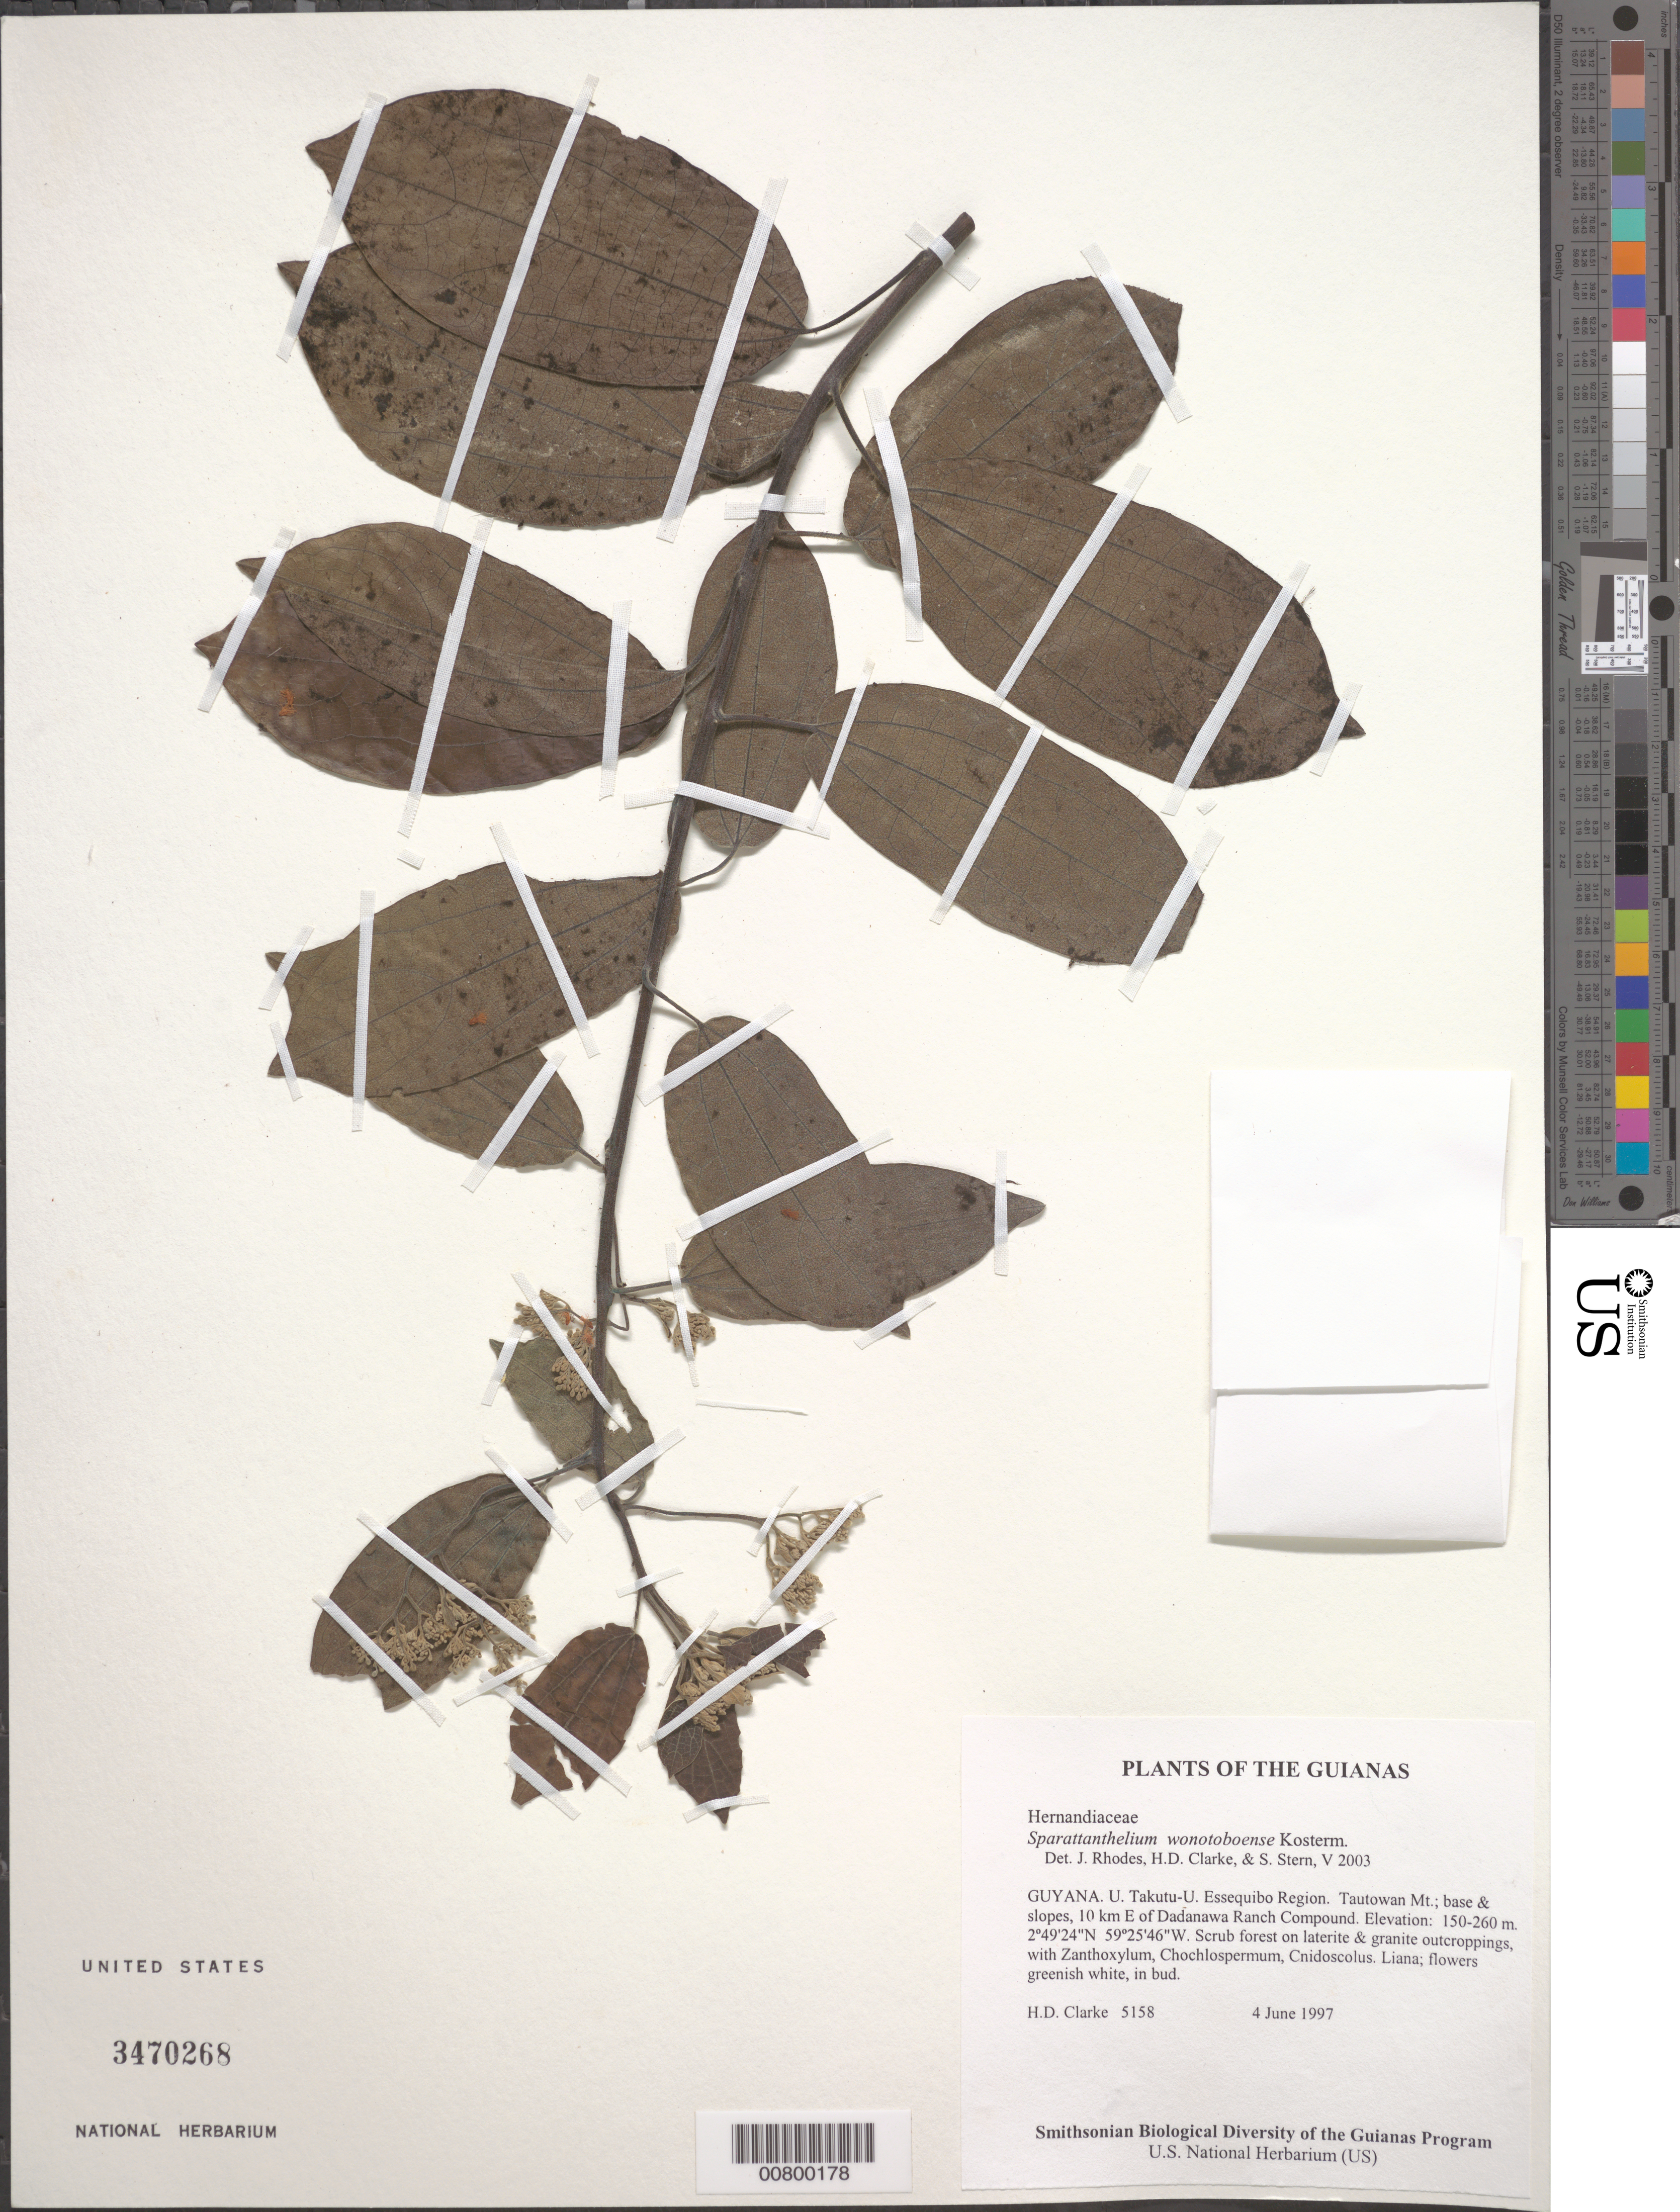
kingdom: Plantae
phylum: Tracheophyta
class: Magnoliopsida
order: Laurales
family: Hernandiaceae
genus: Sparattanthelium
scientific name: Sparattanthelium wonotoboense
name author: Kosterm.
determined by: Clarke, H. D.; Rhodes, J.; Stern, S. R.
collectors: H. D. Clarke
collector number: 5158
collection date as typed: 4 June 1997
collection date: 1997-06-04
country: Guyana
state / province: U. Takutu-U. Essequibo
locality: Tautowan Mt.; base & slopes, 10 km E of Dadanawa Ranch Compound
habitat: Scrub forest on laterite & granite outcroppings, with Zanthoxylum, Chochlospermum, Cnidoscolus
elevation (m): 150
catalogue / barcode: US 3470268